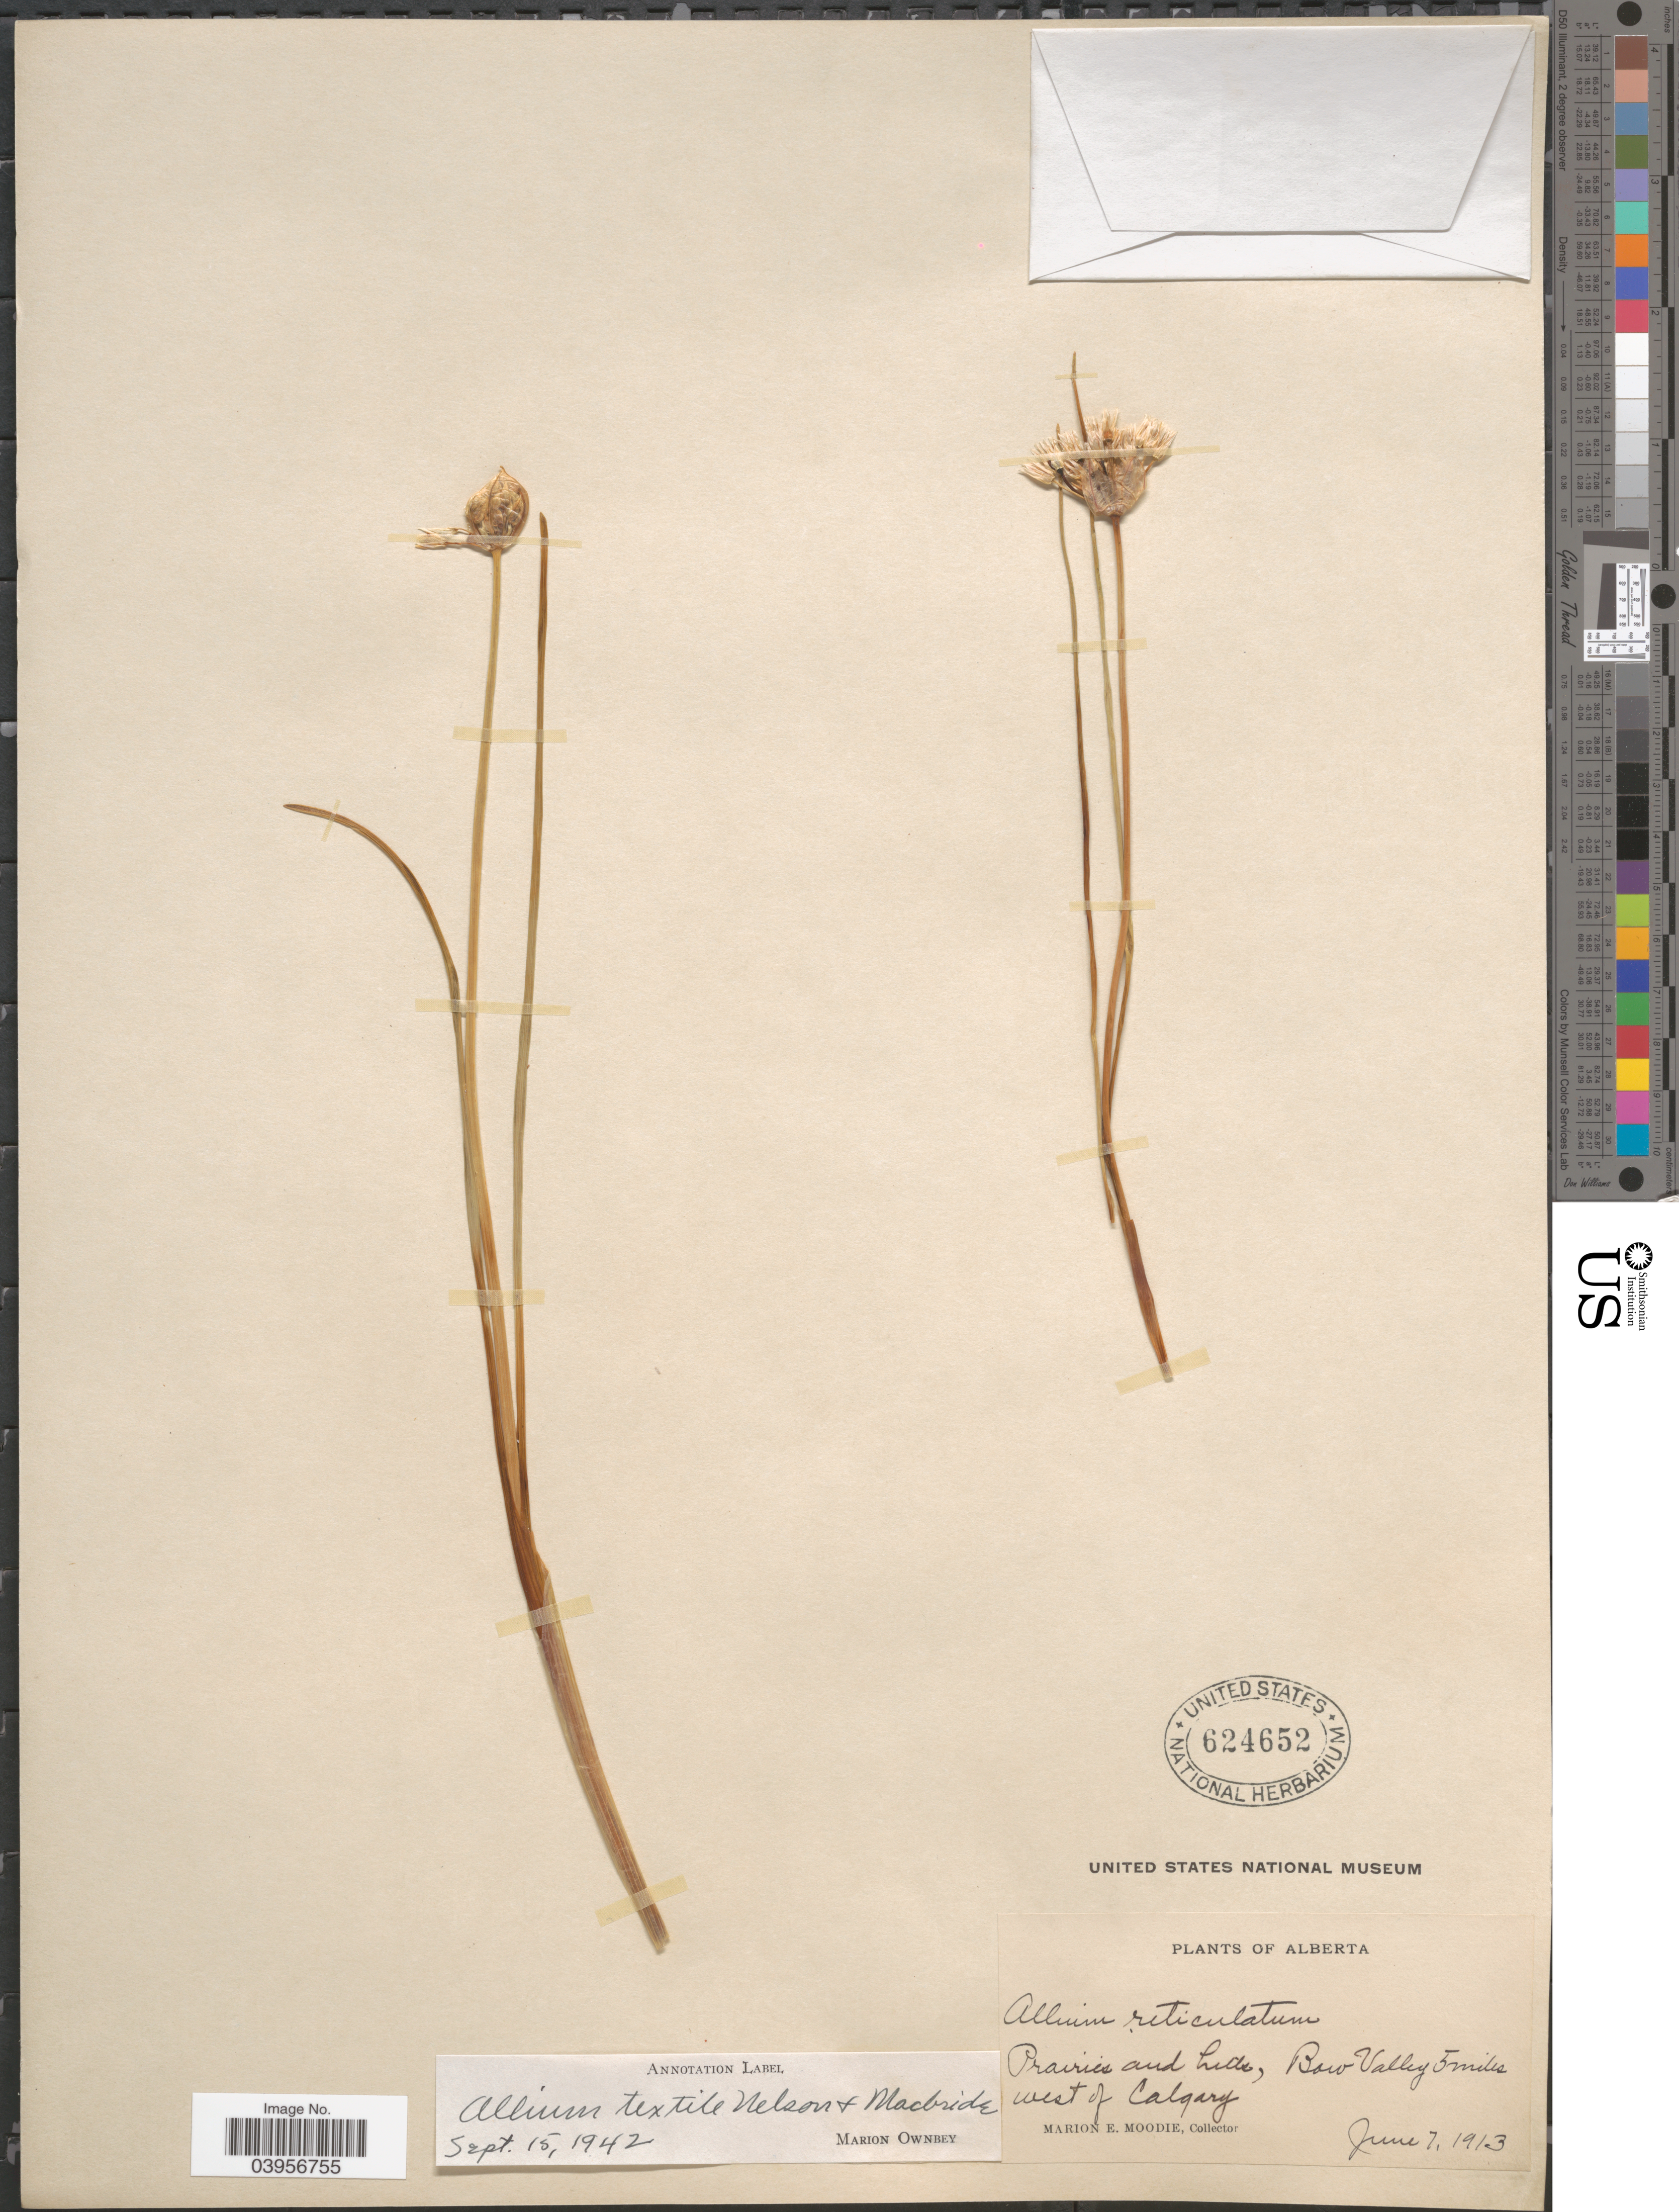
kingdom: Plantae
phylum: Tracheophyta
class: Liliopsida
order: Asparagales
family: Amaryllidaceae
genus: Allium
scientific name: Allium textile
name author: A. Nelson & J.F. Macbr.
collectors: M. E. Moodie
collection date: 1913-06-07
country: Canada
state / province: Alberta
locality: Prairies and hills, Bow Valley 5 miles west of Calgary.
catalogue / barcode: US 624652